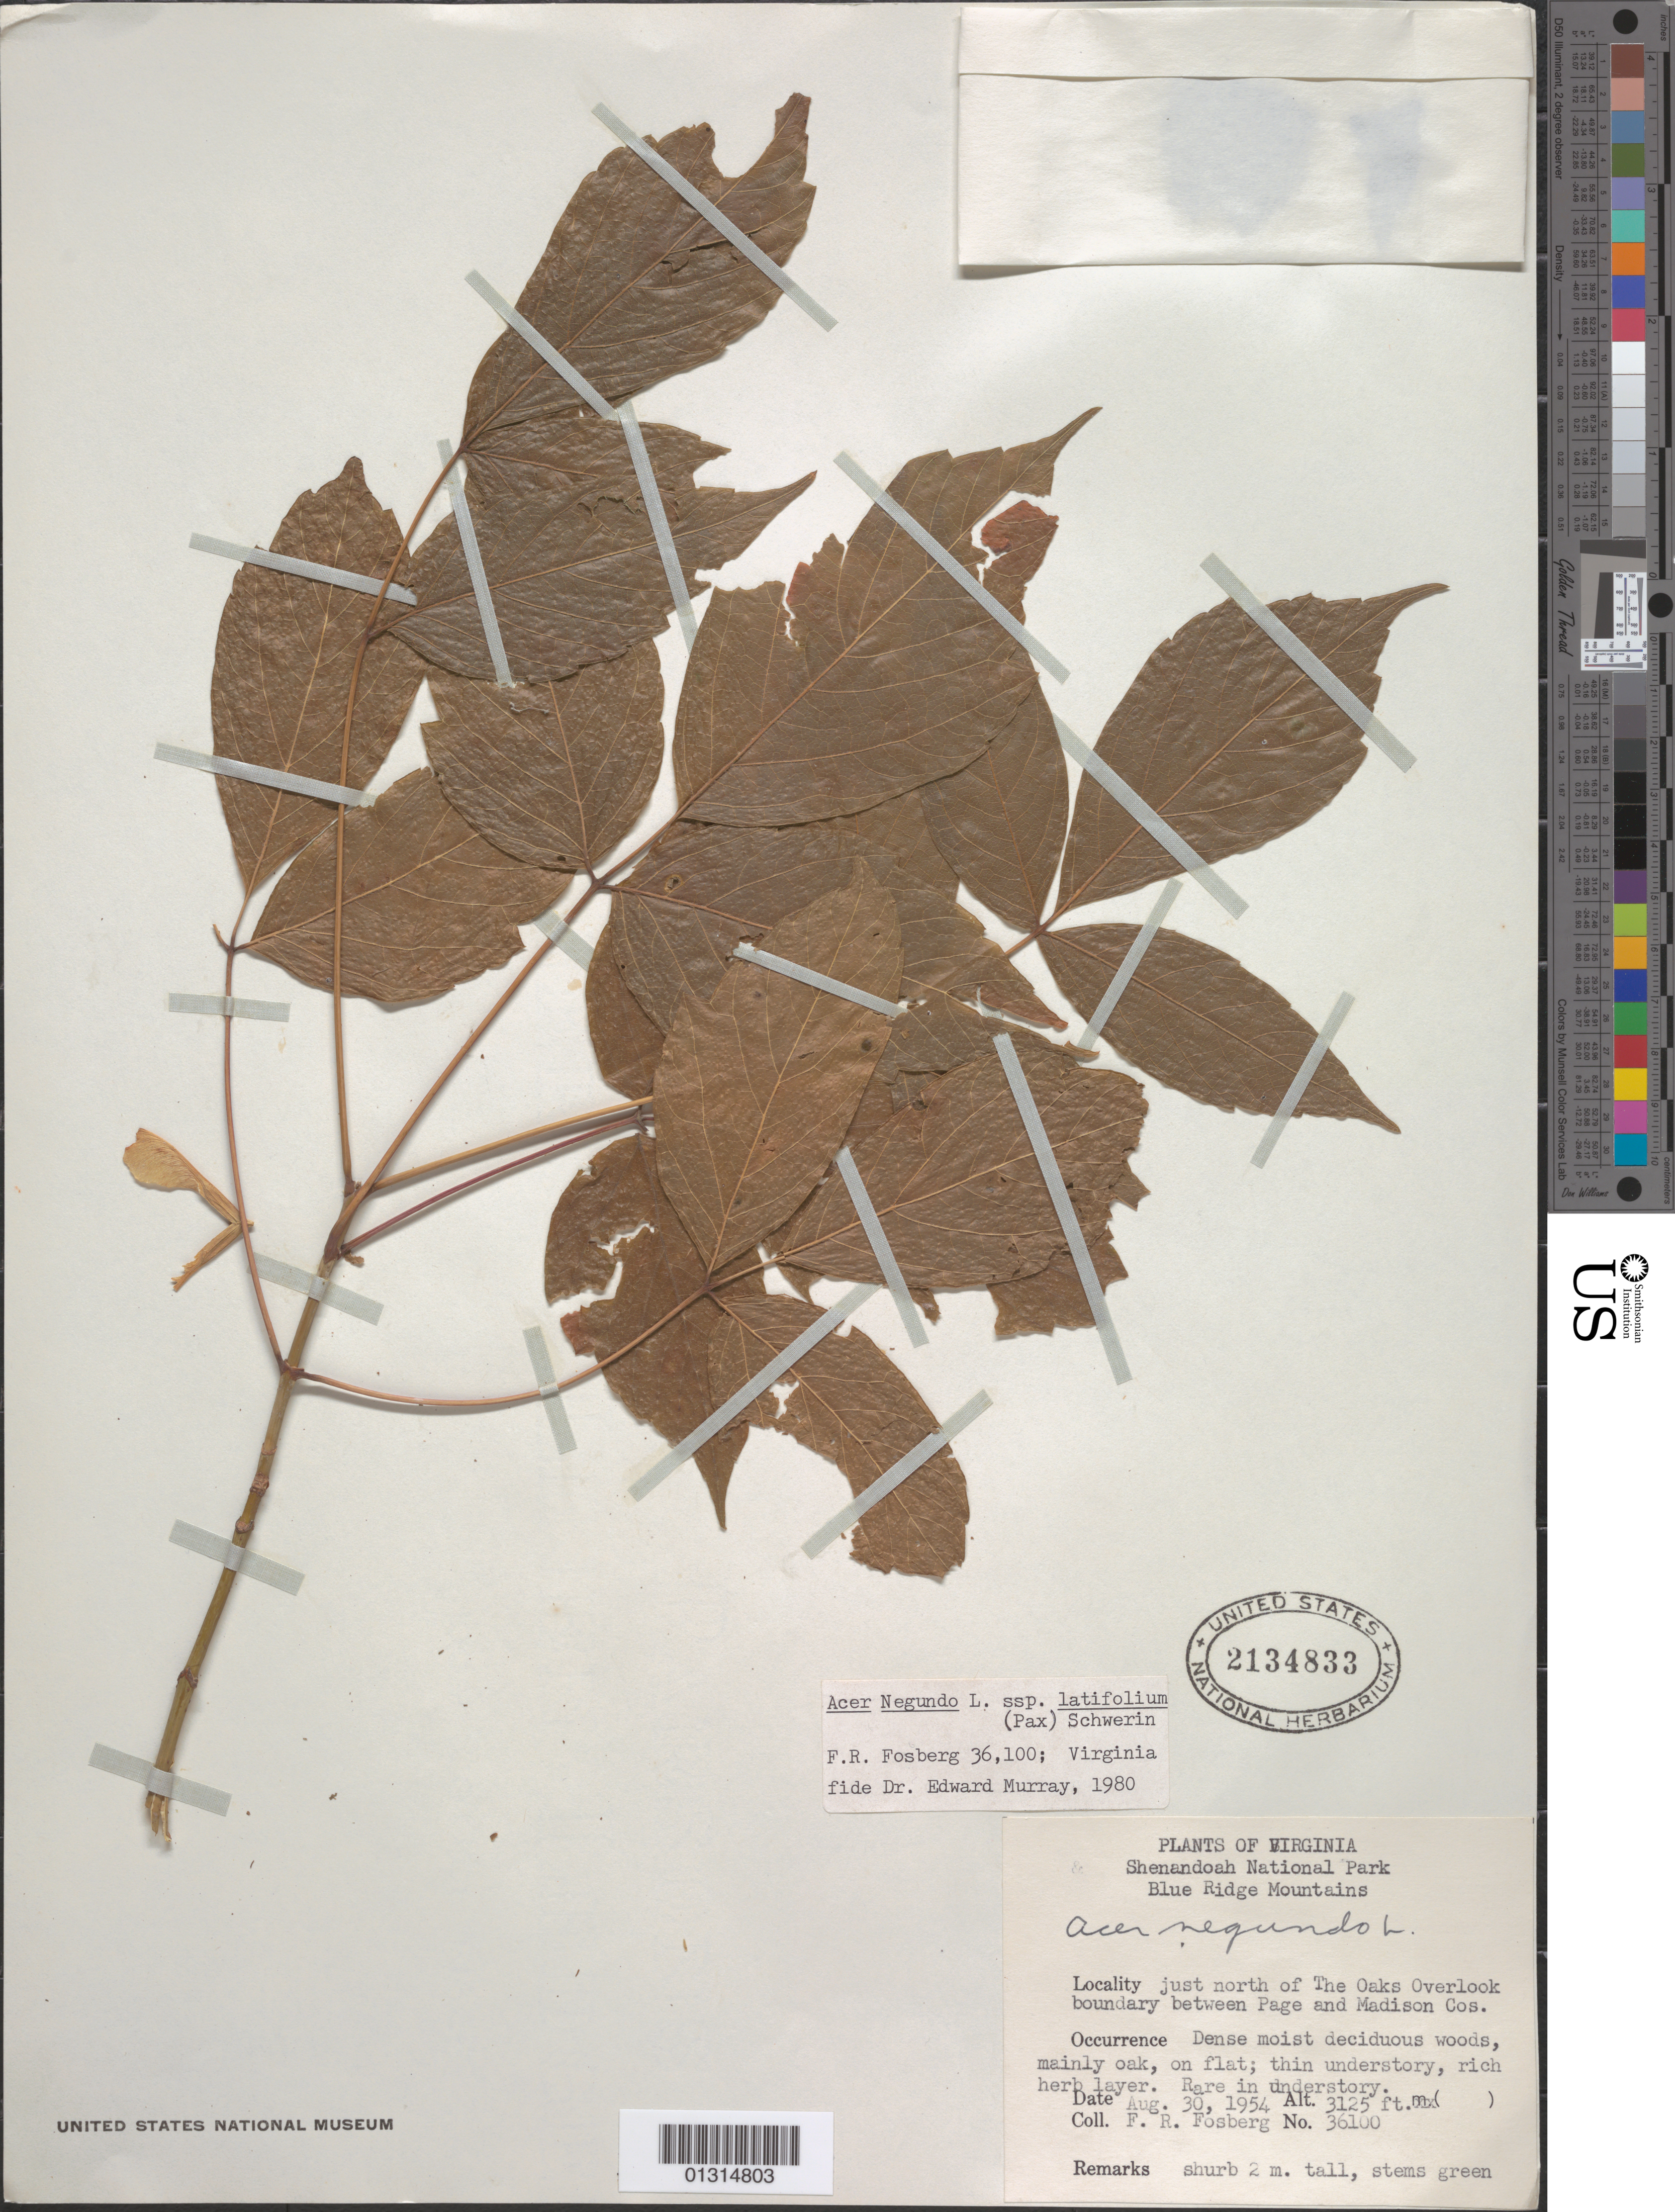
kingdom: Plantae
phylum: Tracheophyta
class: Magnoliopsida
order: Sapindales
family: Sapindaceae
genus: Acer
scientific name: Acer negundo subsp. latifolium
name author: (Pax) Schwer.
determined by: Murray, Edward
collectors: F. R. Fosberg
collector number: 36100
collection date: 1954-08-30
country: United States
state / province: Virginia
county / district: Madison / Page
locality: Shenandoah National Park, just N of The Oaks Overlook boundary between Page and madison Cos.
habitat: Dense moist deciduous woods, mainly oak, on flat; thin understory, rich herb layer. Rare in understory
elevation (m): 952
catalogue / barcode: US 2134833